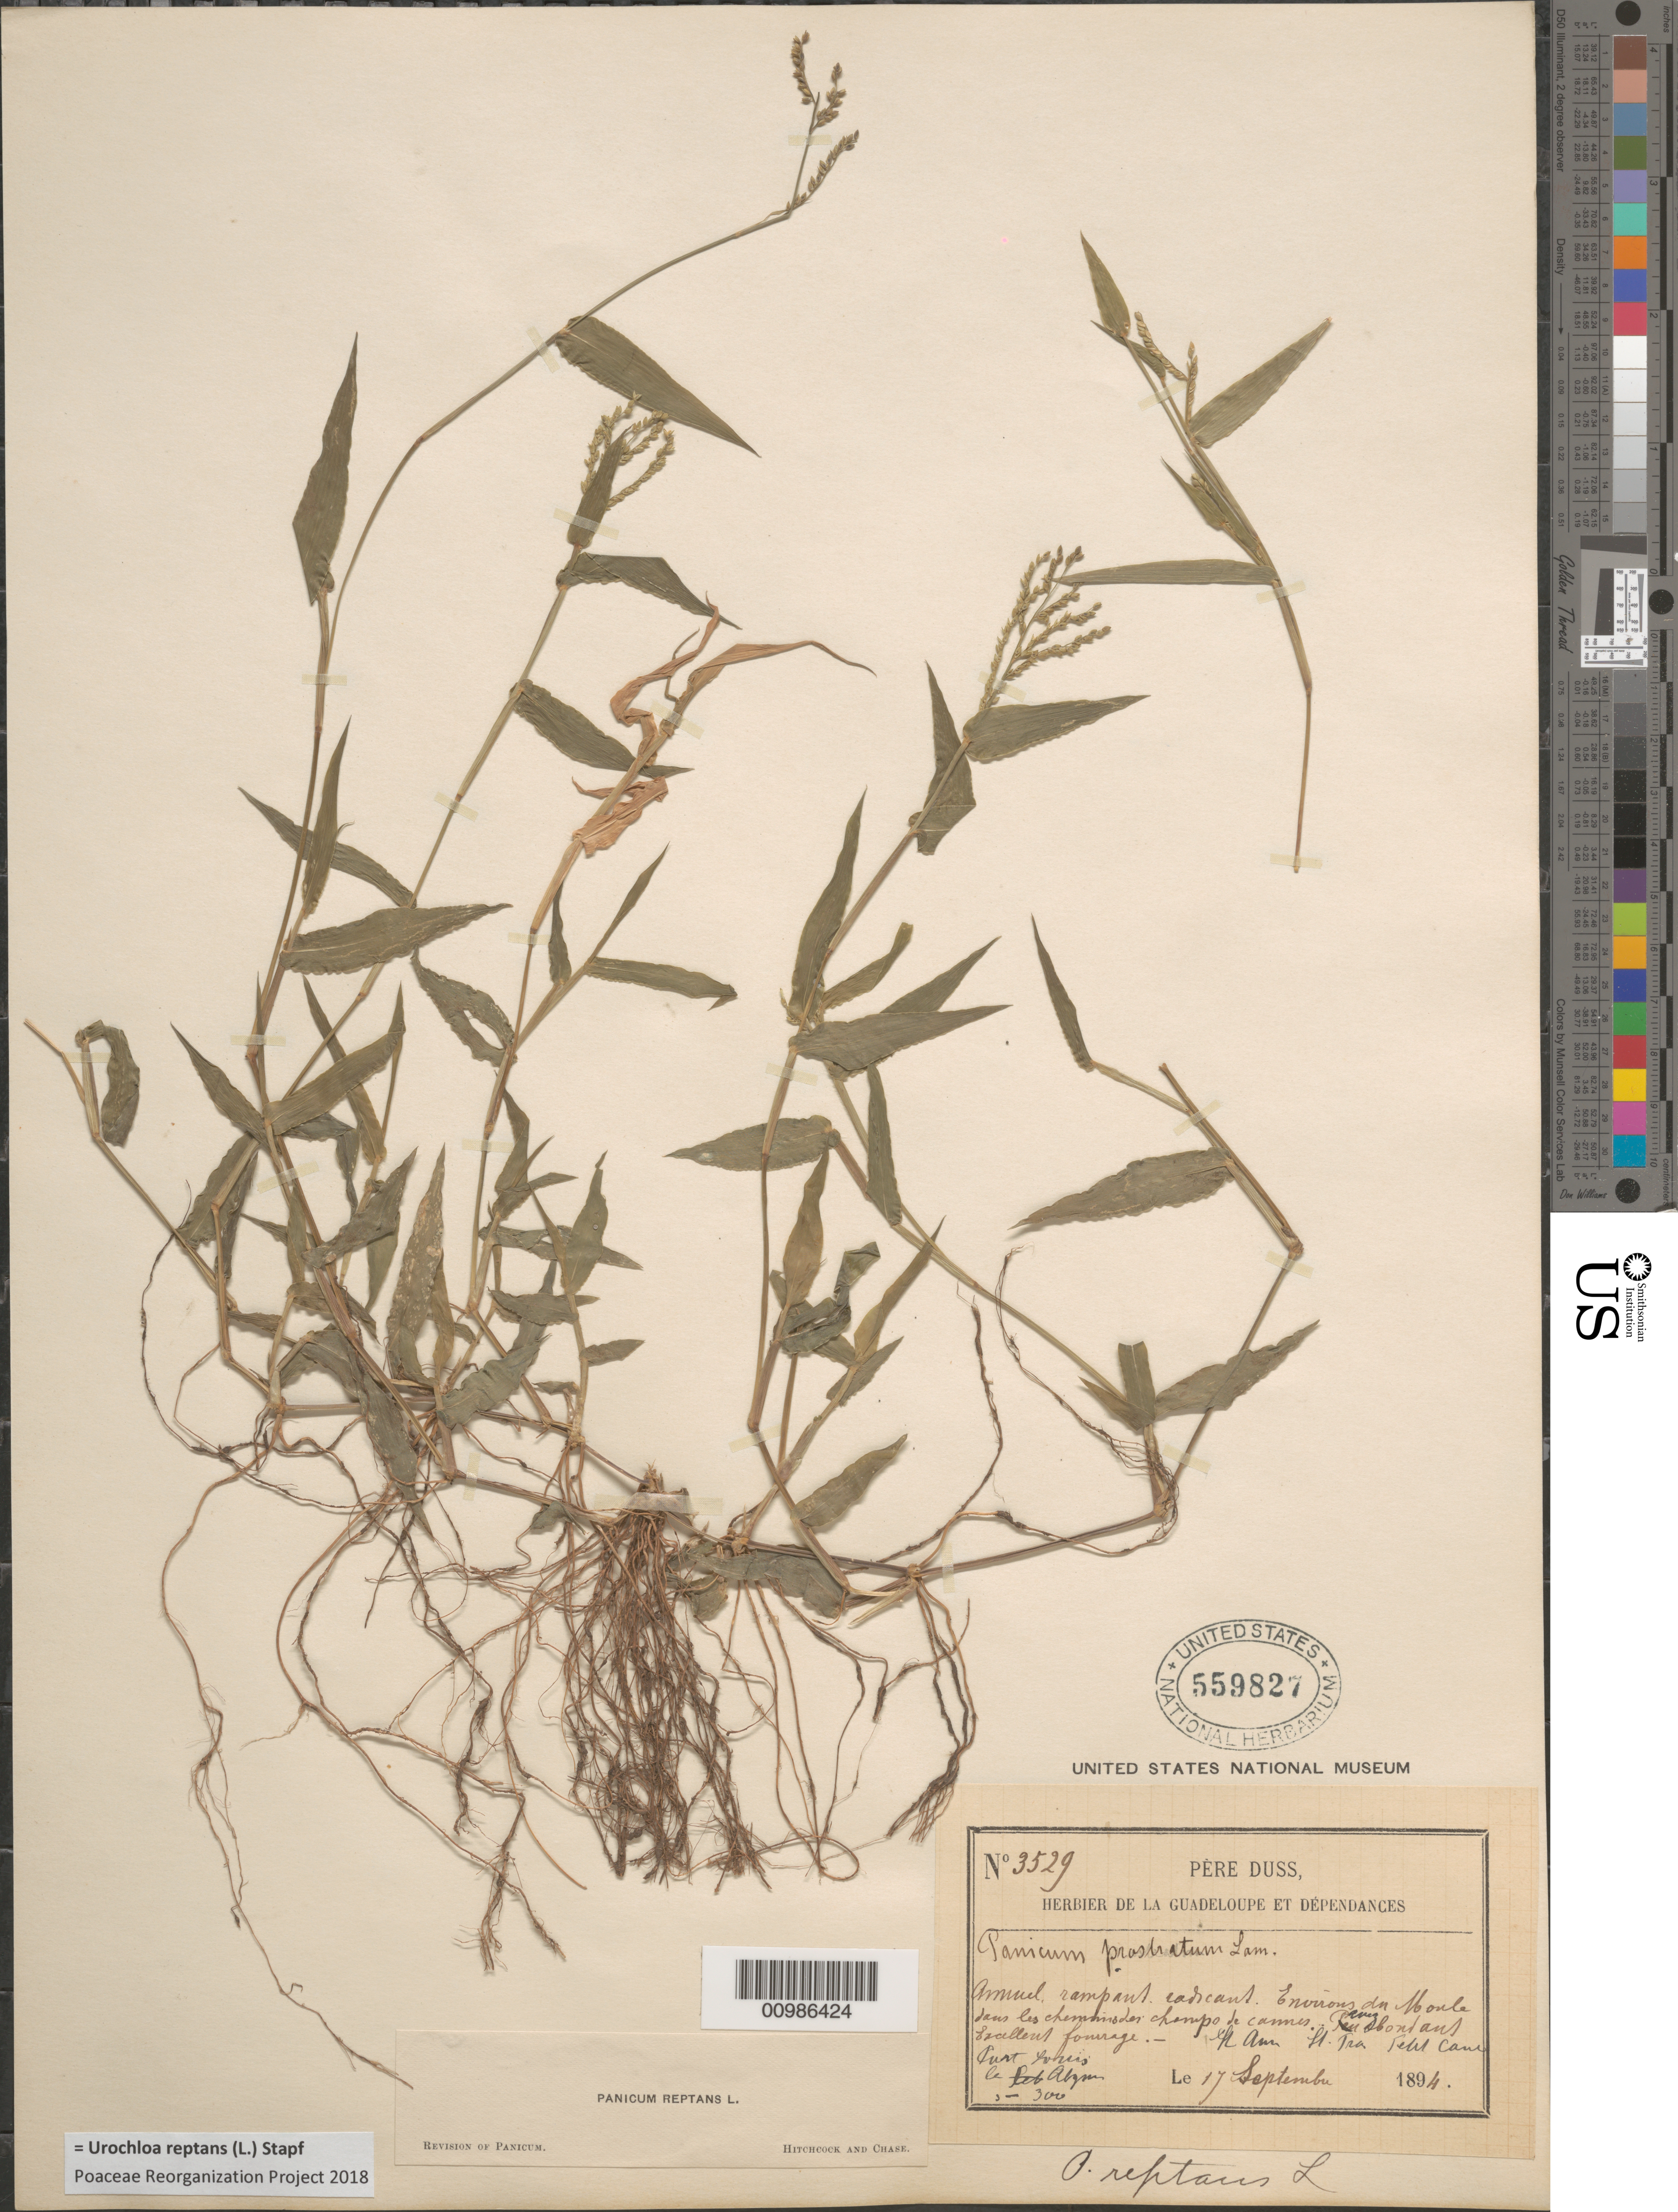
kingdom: Plantae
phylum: Tracheophyta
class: Liliopsida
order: Poales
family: Poaceae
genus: Brachiaria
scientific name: Brachiaria reptans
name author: (L.) C.E. Hubb. & C.A. Gardner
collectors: Père Duss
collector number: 3529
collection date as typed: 17 Sep 1894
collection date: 1894-09-17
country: Guadeloupe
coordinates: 0 N, 0 E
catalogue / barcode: US 559827